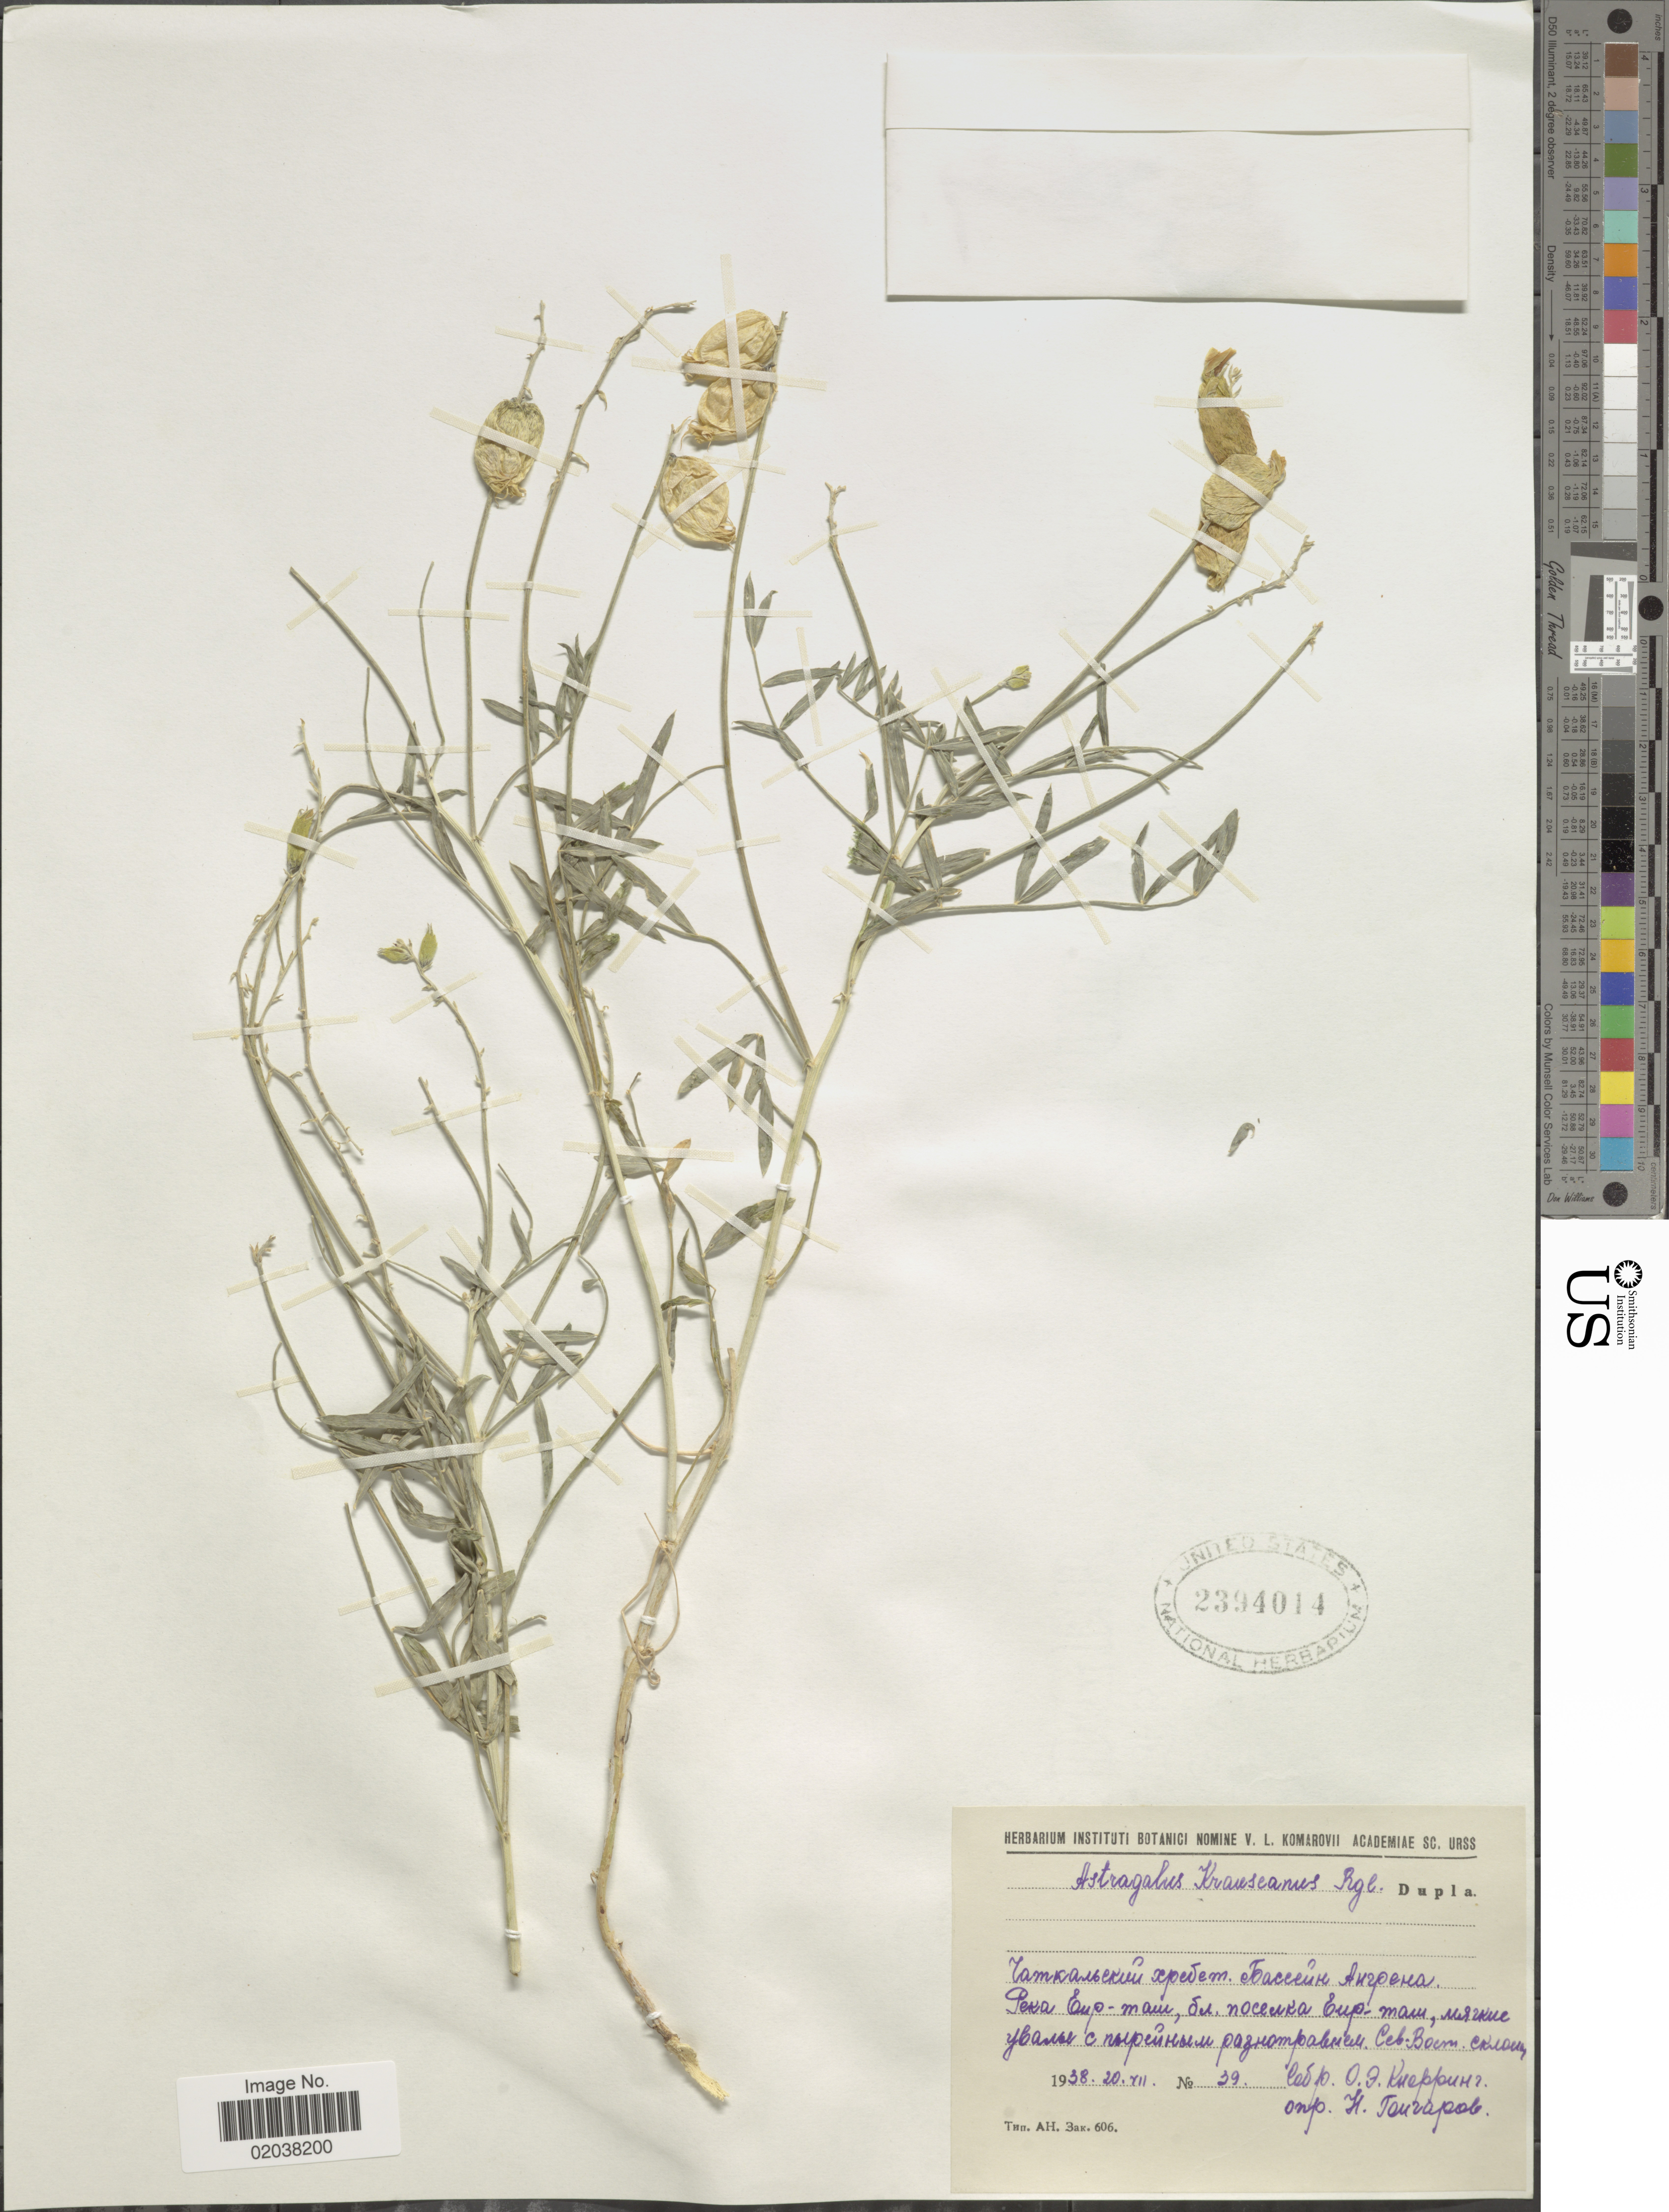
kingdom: Plantae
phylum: Tracheophyta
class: Magnoliopsida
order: Fabales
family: Fabaceae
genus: Astragalus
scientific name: Astragalus krauseanus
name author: Regel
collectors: O. Knorring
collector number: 39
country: Uzbekistan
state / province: Toshkent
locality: Chatkal Mountain range, near Angren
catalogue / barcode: US 2394014